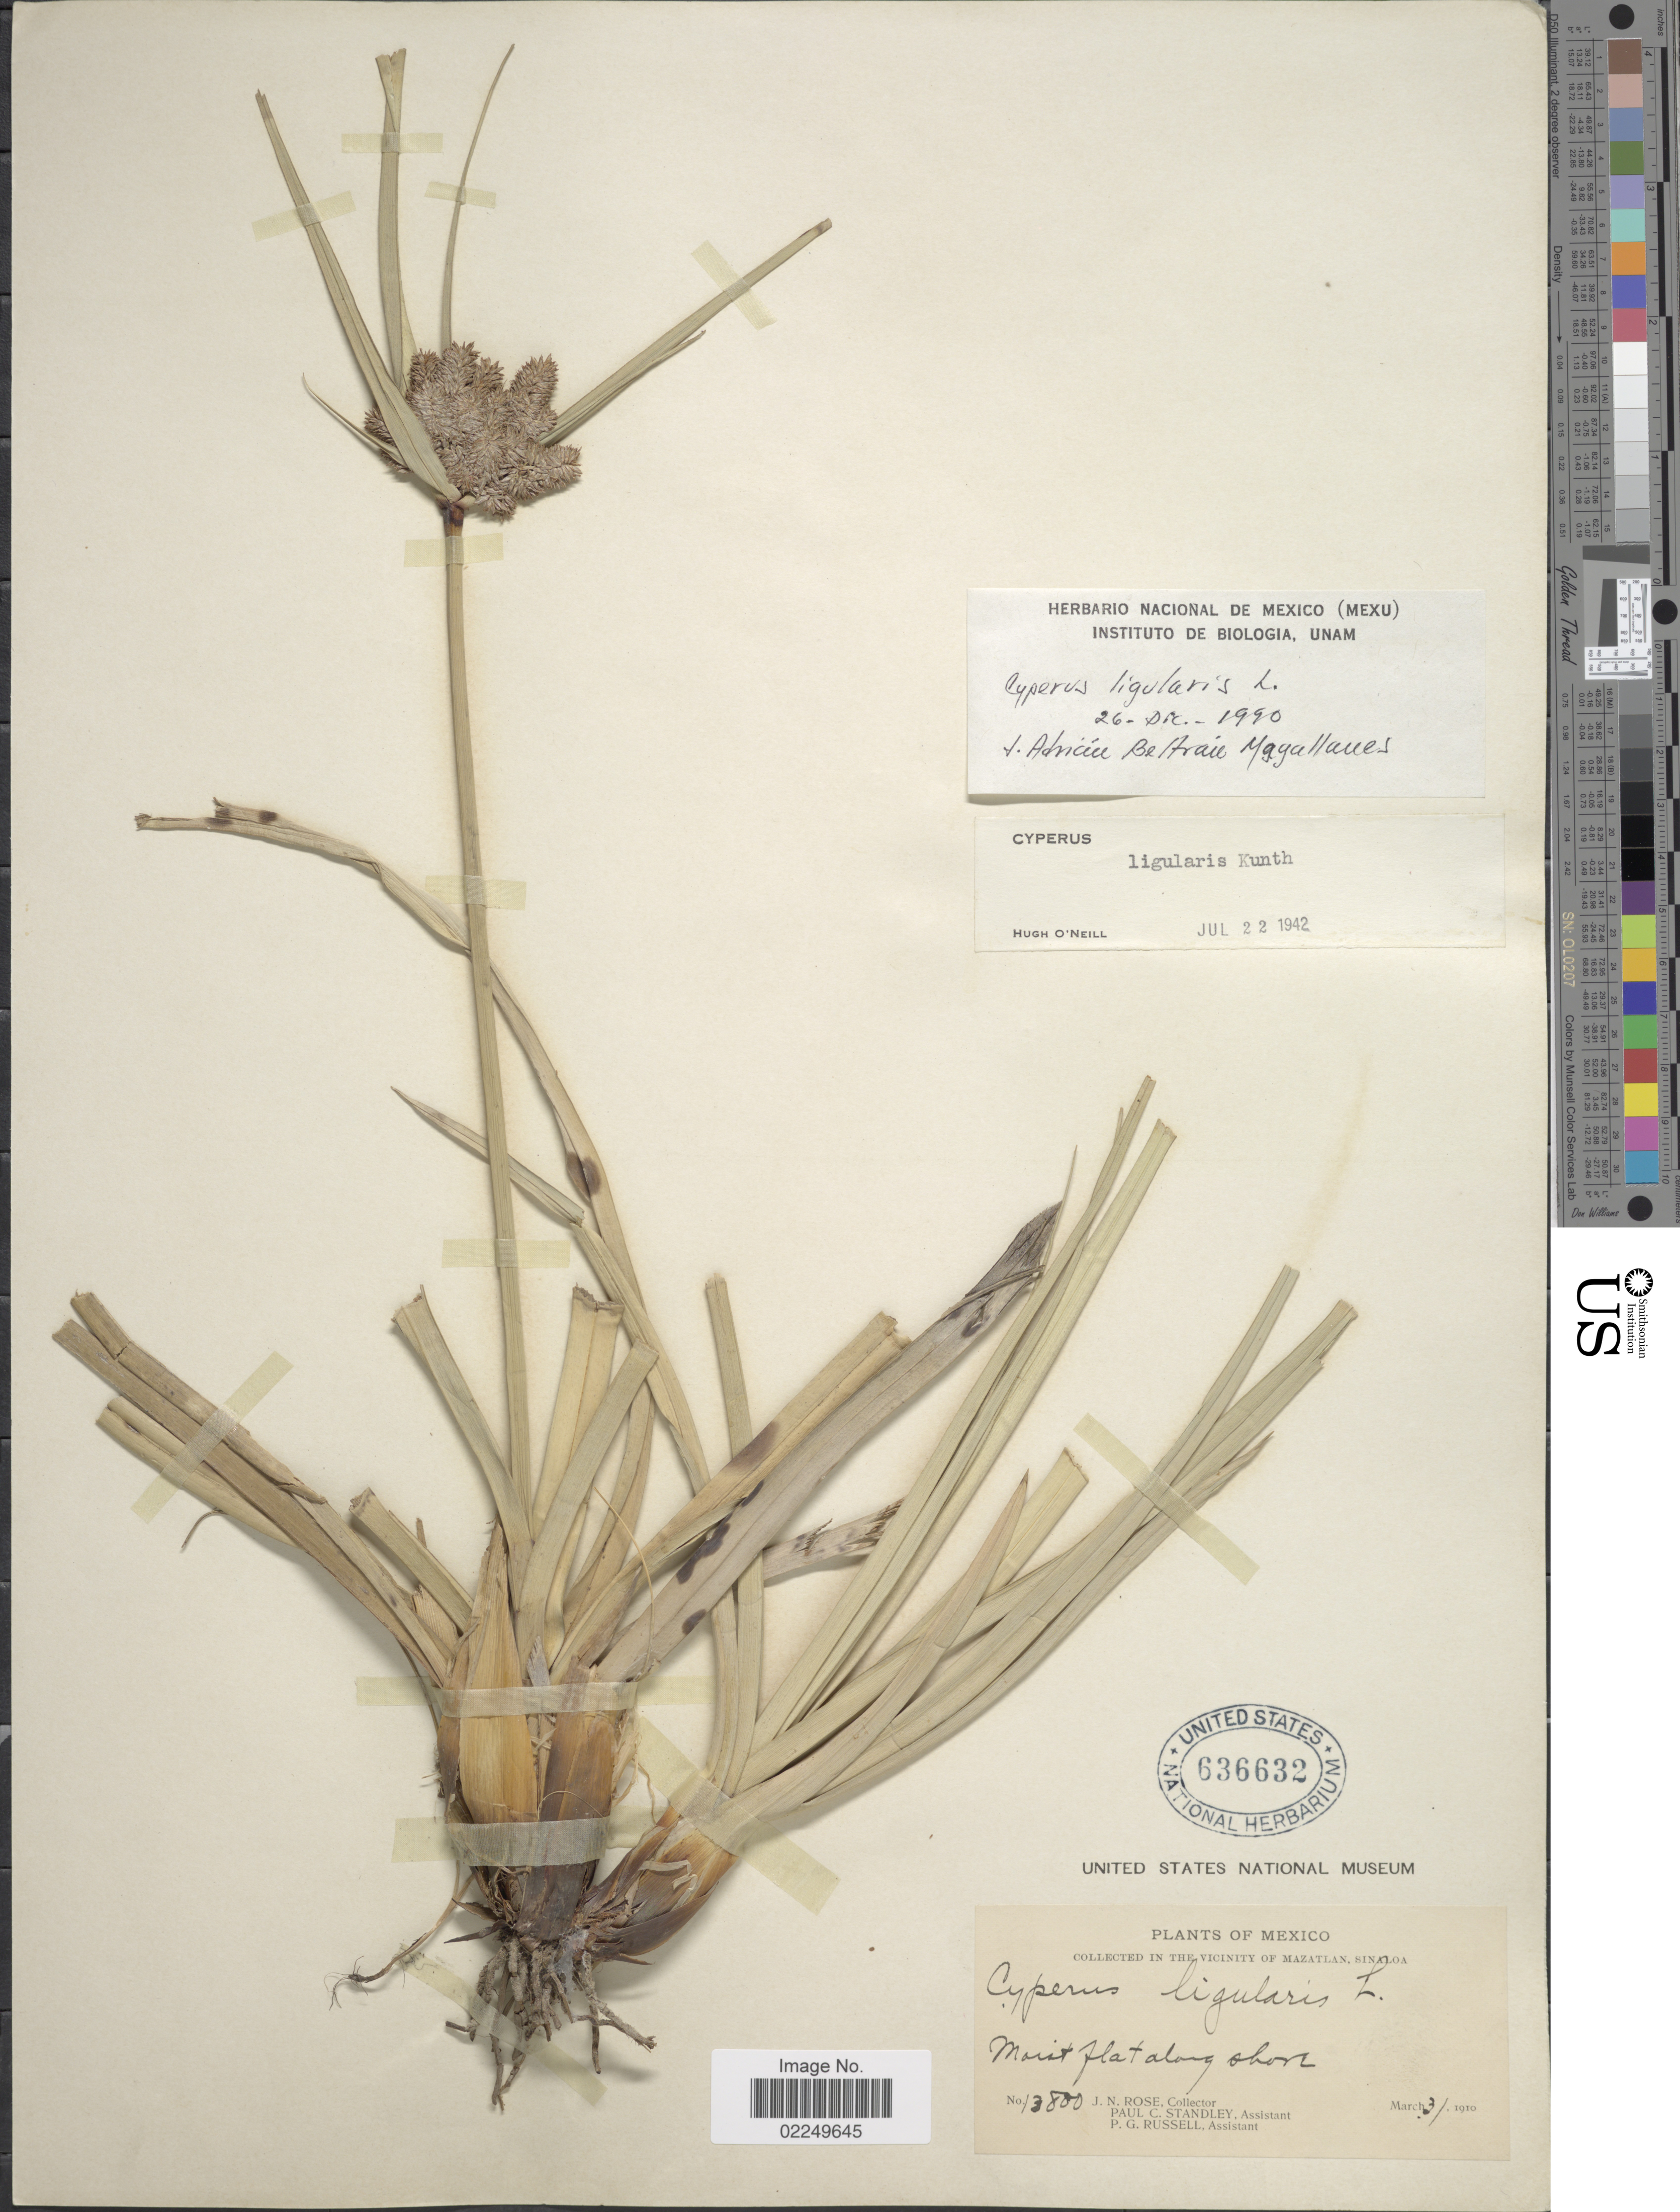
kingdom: Plantae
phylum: Tracheophyta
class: Liliopsida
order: Poales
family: Cyperaceae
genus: Cyperus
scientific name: Cyperus ligularis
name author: L.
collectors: J. N. Rose, P. C. Standley & P. G. Russell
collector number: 13800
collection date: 1910-03-31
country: Mexico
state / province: Sinaloa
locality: In the Vicinity of Mazatlan, Sinaloa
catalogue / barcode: US 636632